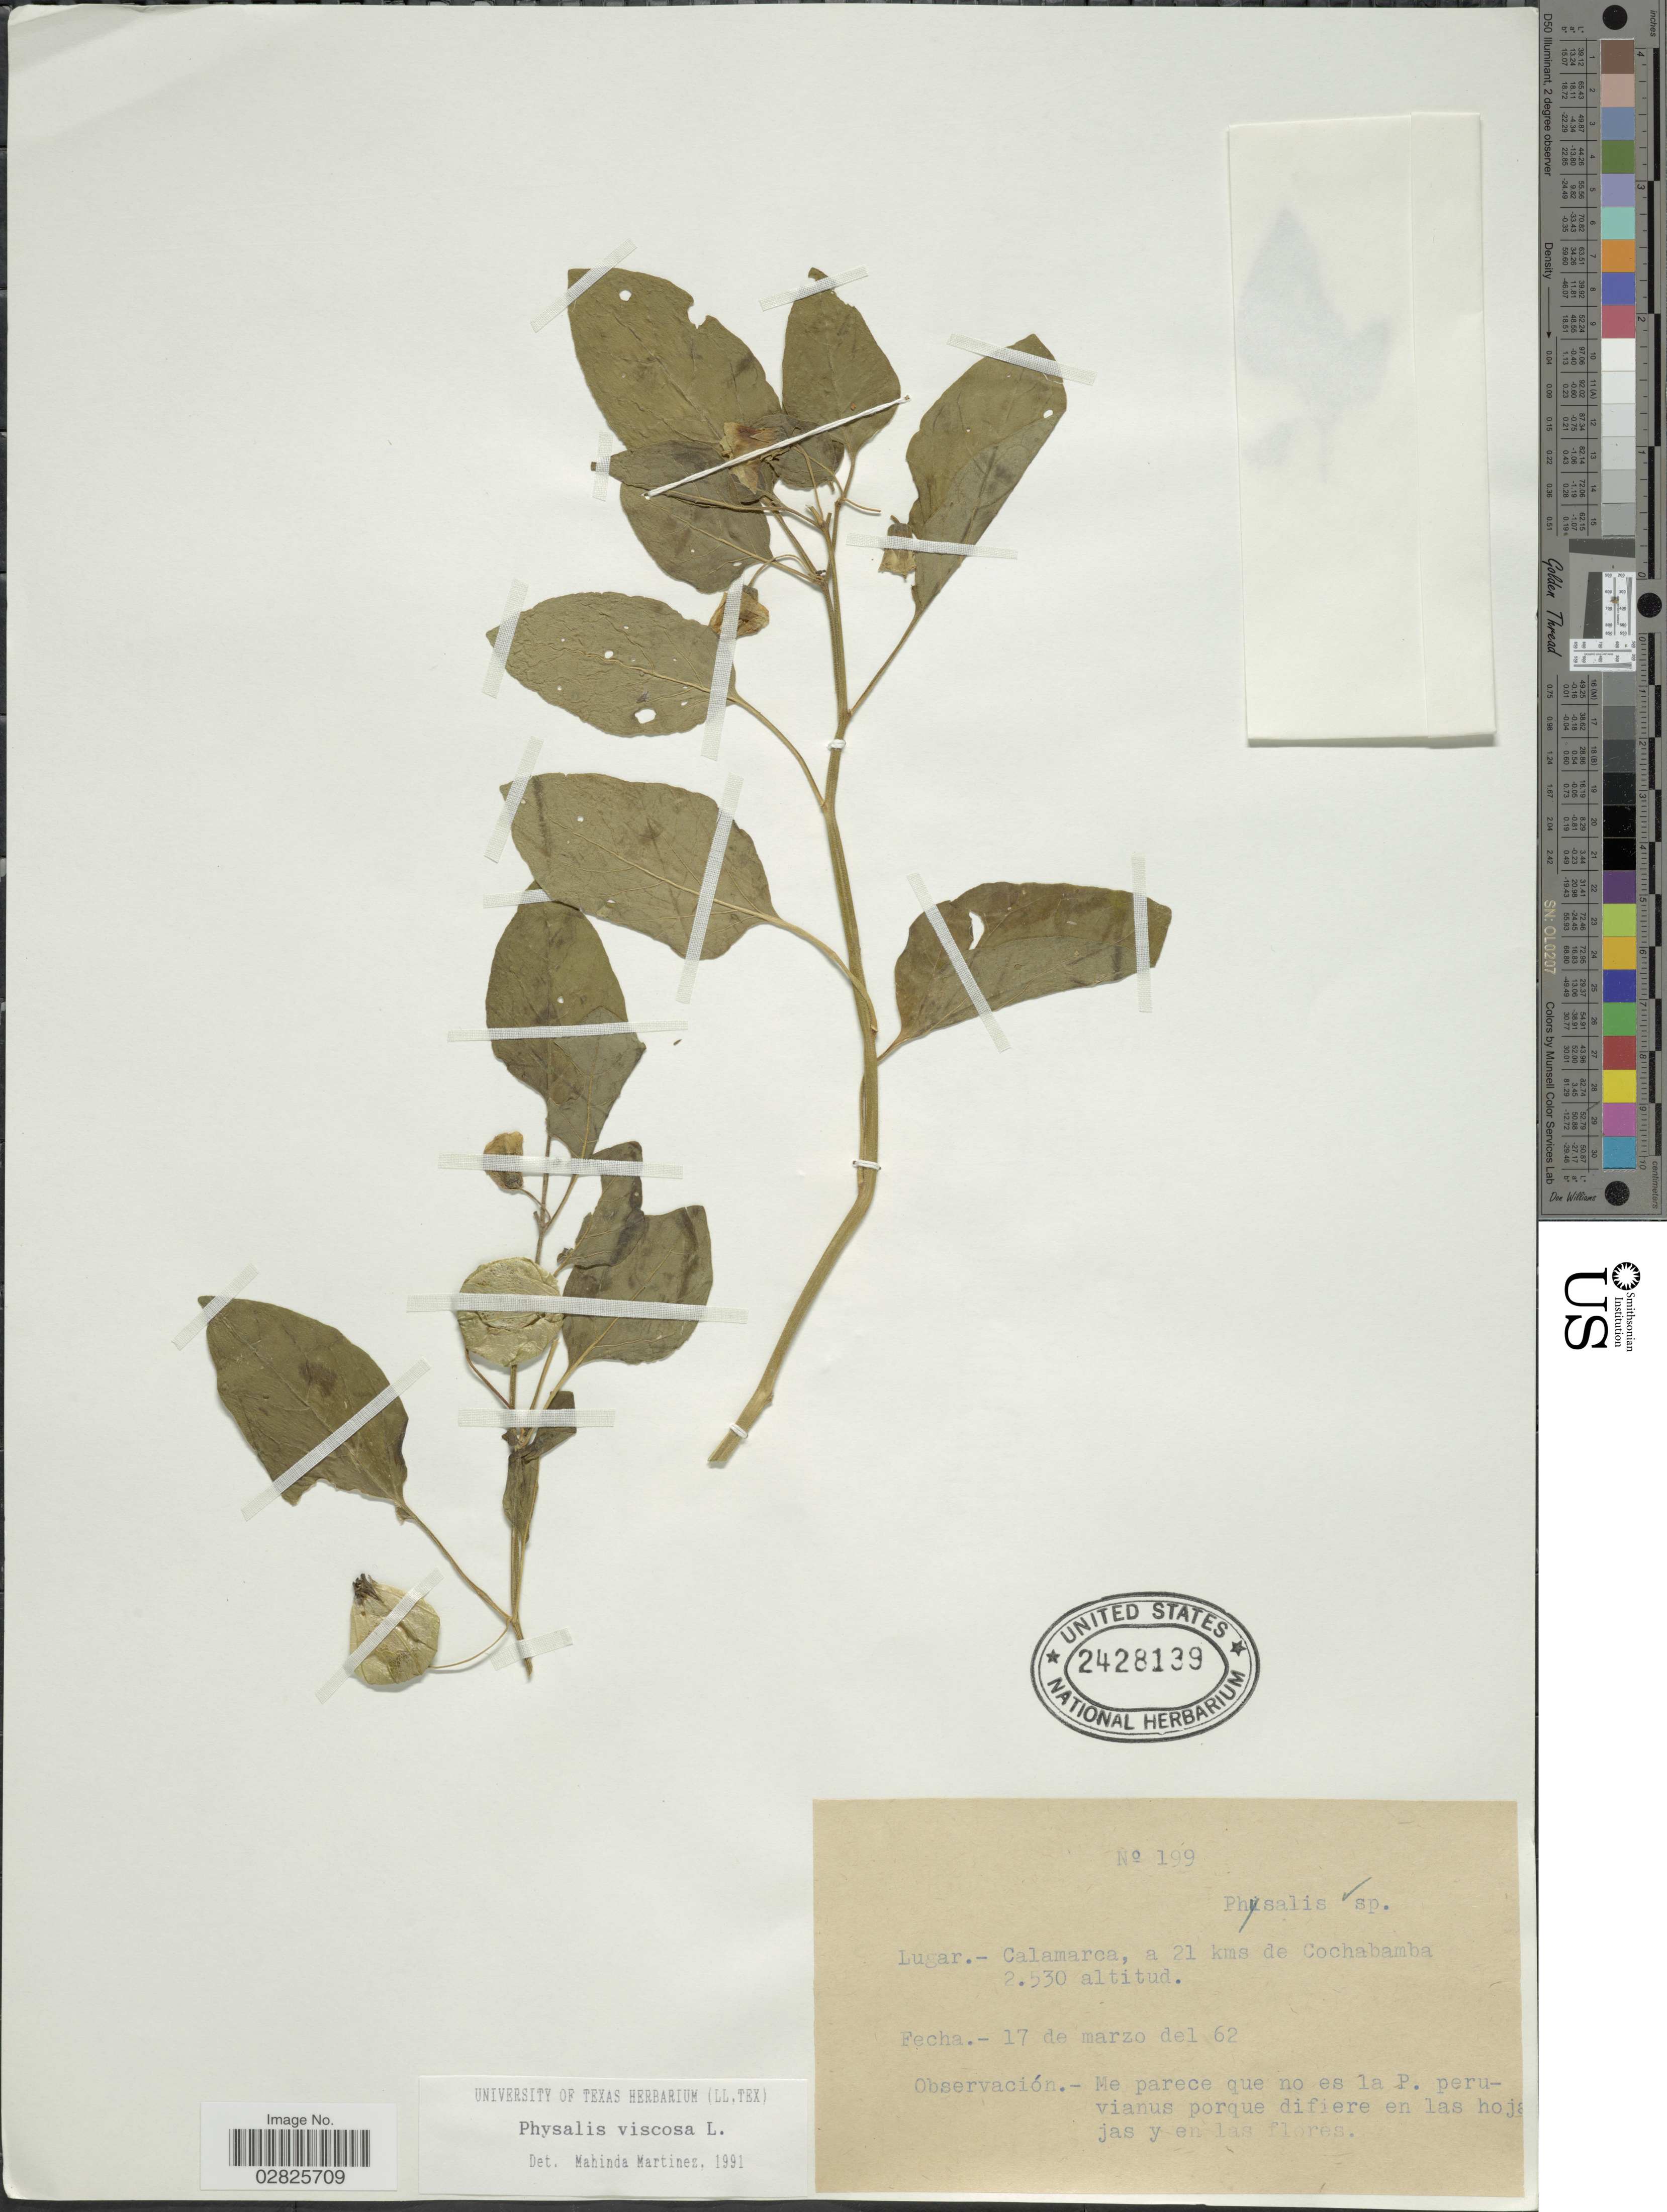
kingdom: Plantae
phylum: Tracheophyta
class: Magnoliopsida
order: Solanales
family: Solanaceae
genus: Physalis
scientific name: Physalis viscosa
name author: L.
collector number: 199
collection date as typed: Transcribed d/m/y: 17/3/62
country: Bolivia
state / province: Cochabamba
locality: Calamarca, a 21 kms de Cochabamba.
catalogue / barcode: US 2428139